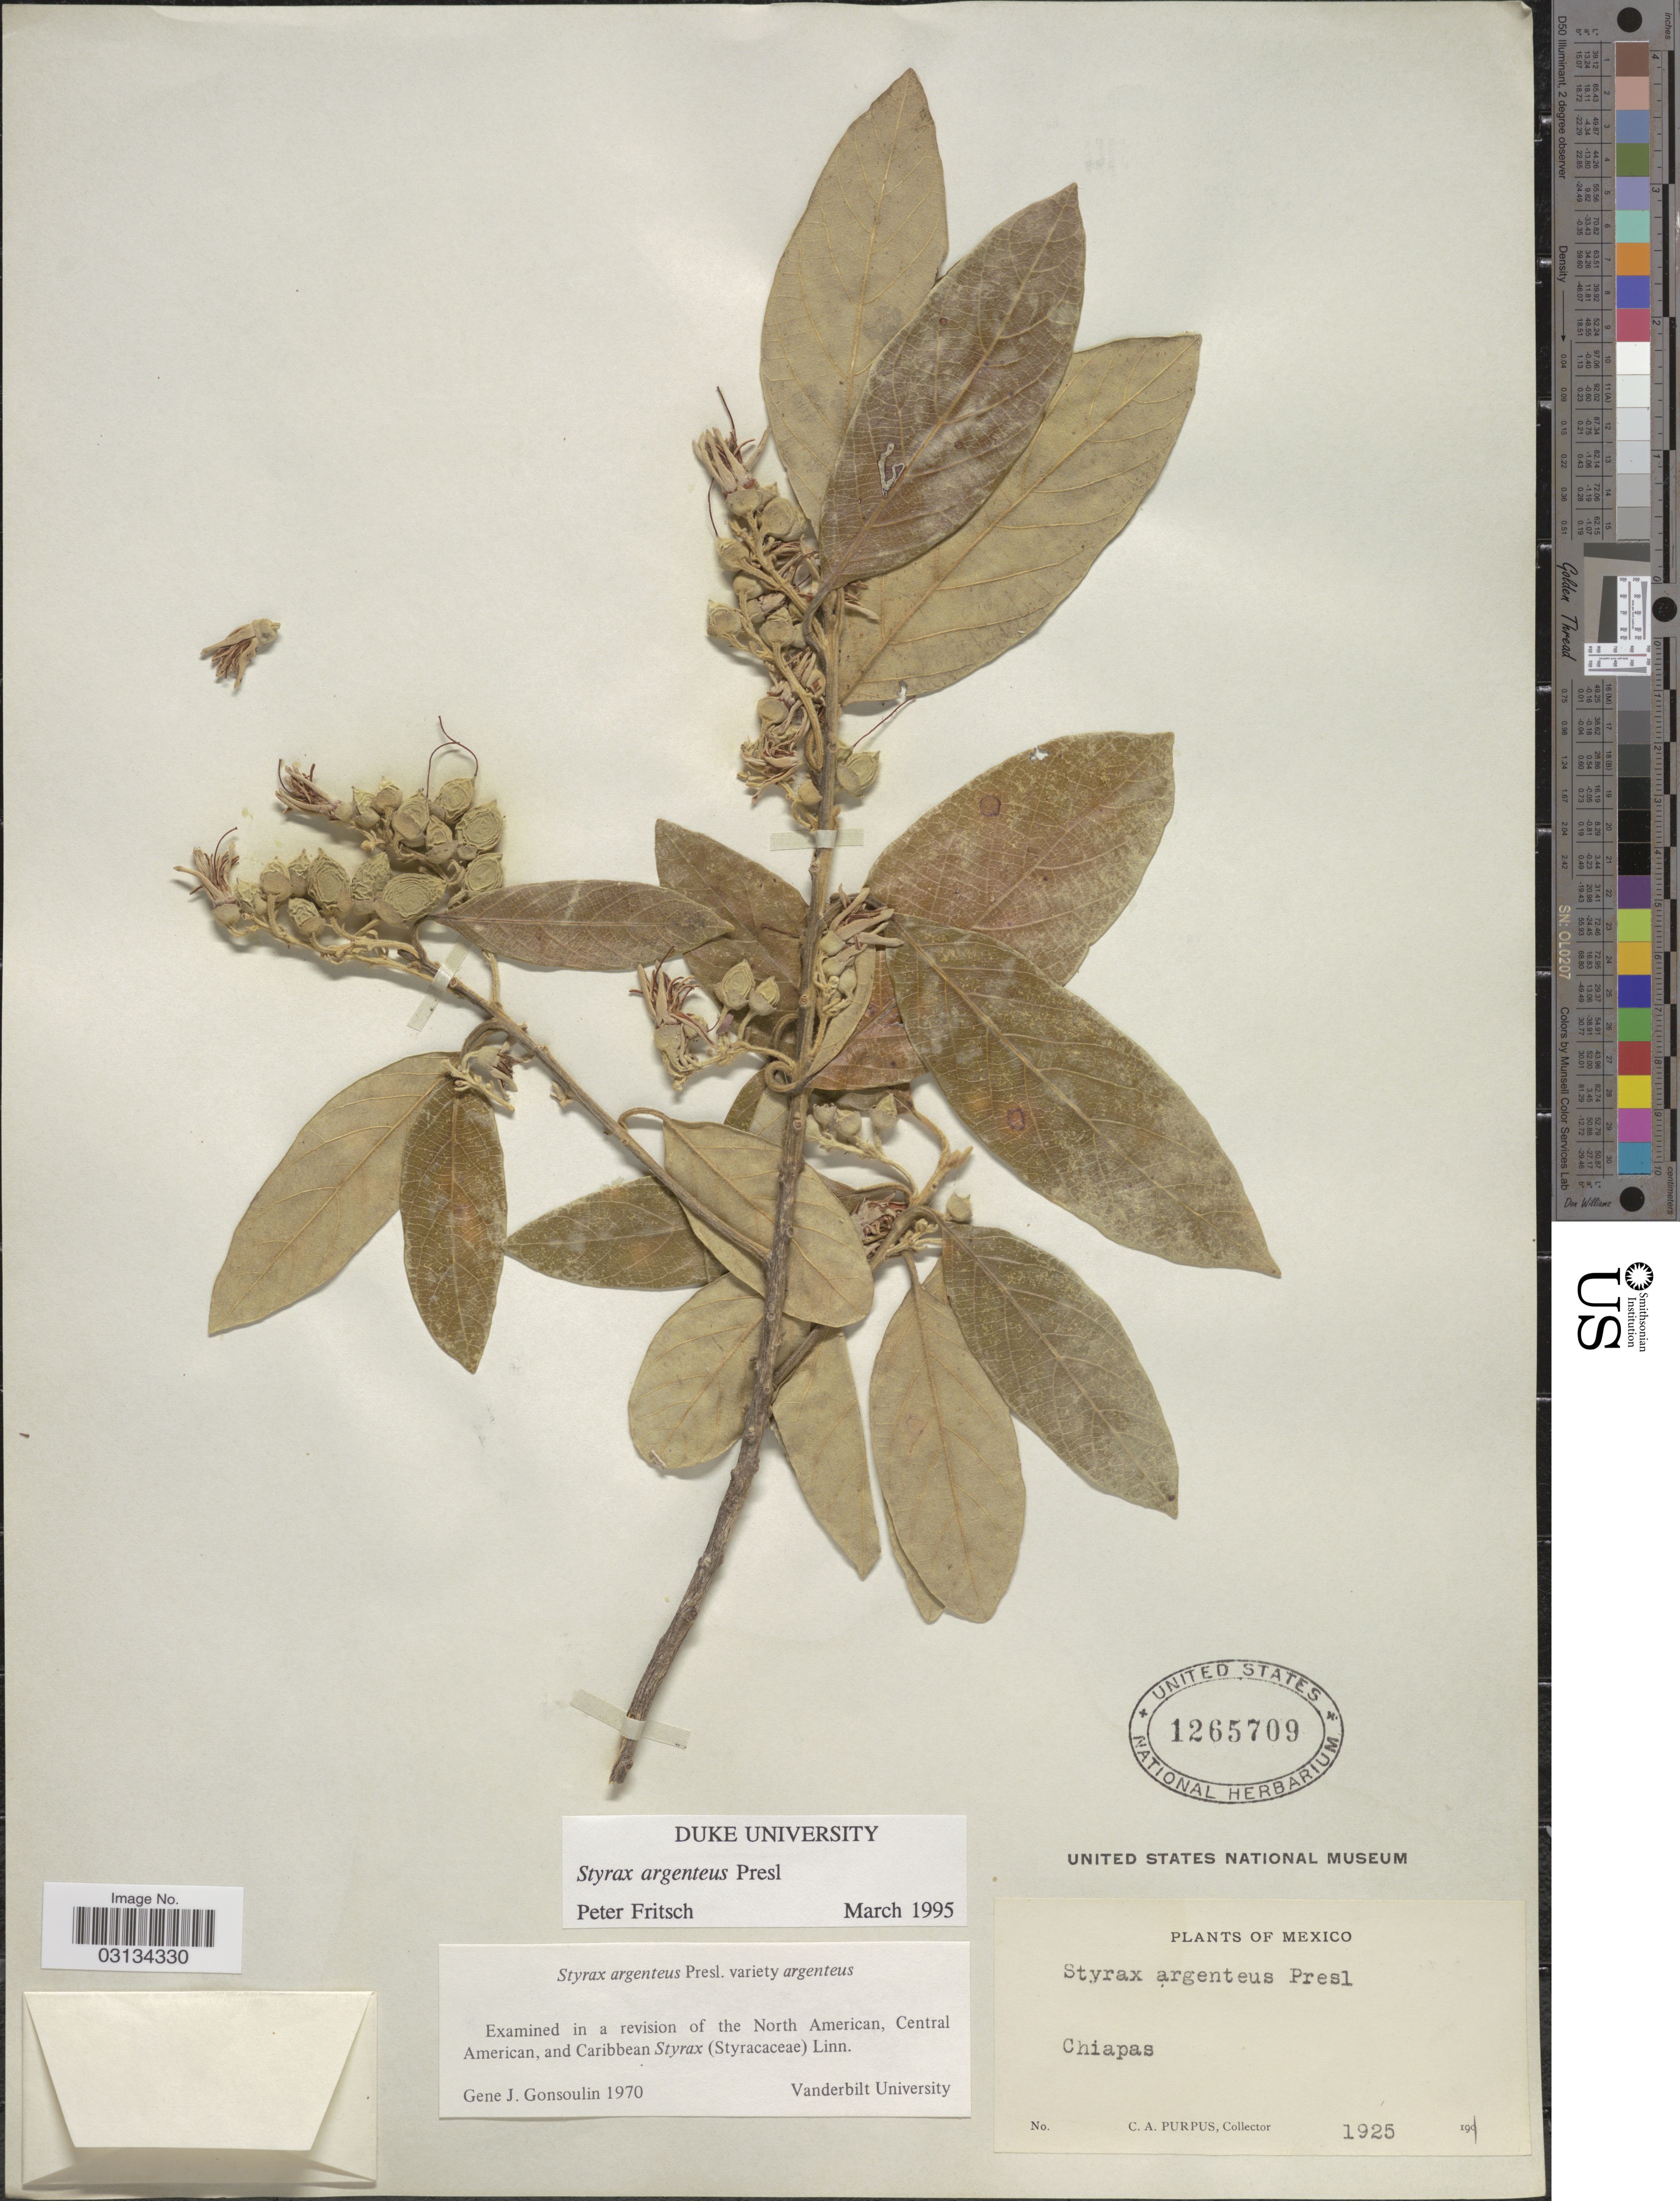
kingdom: Plantae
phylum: Tracheophyta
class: Magnoliopsida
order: Ericales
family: Styracaceae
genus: Styrax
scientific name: Styrax argenteus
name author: C. Presl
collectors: C. A. Purpus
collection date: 1925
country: Mexico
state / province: Chiapas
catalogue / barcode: US 1265709